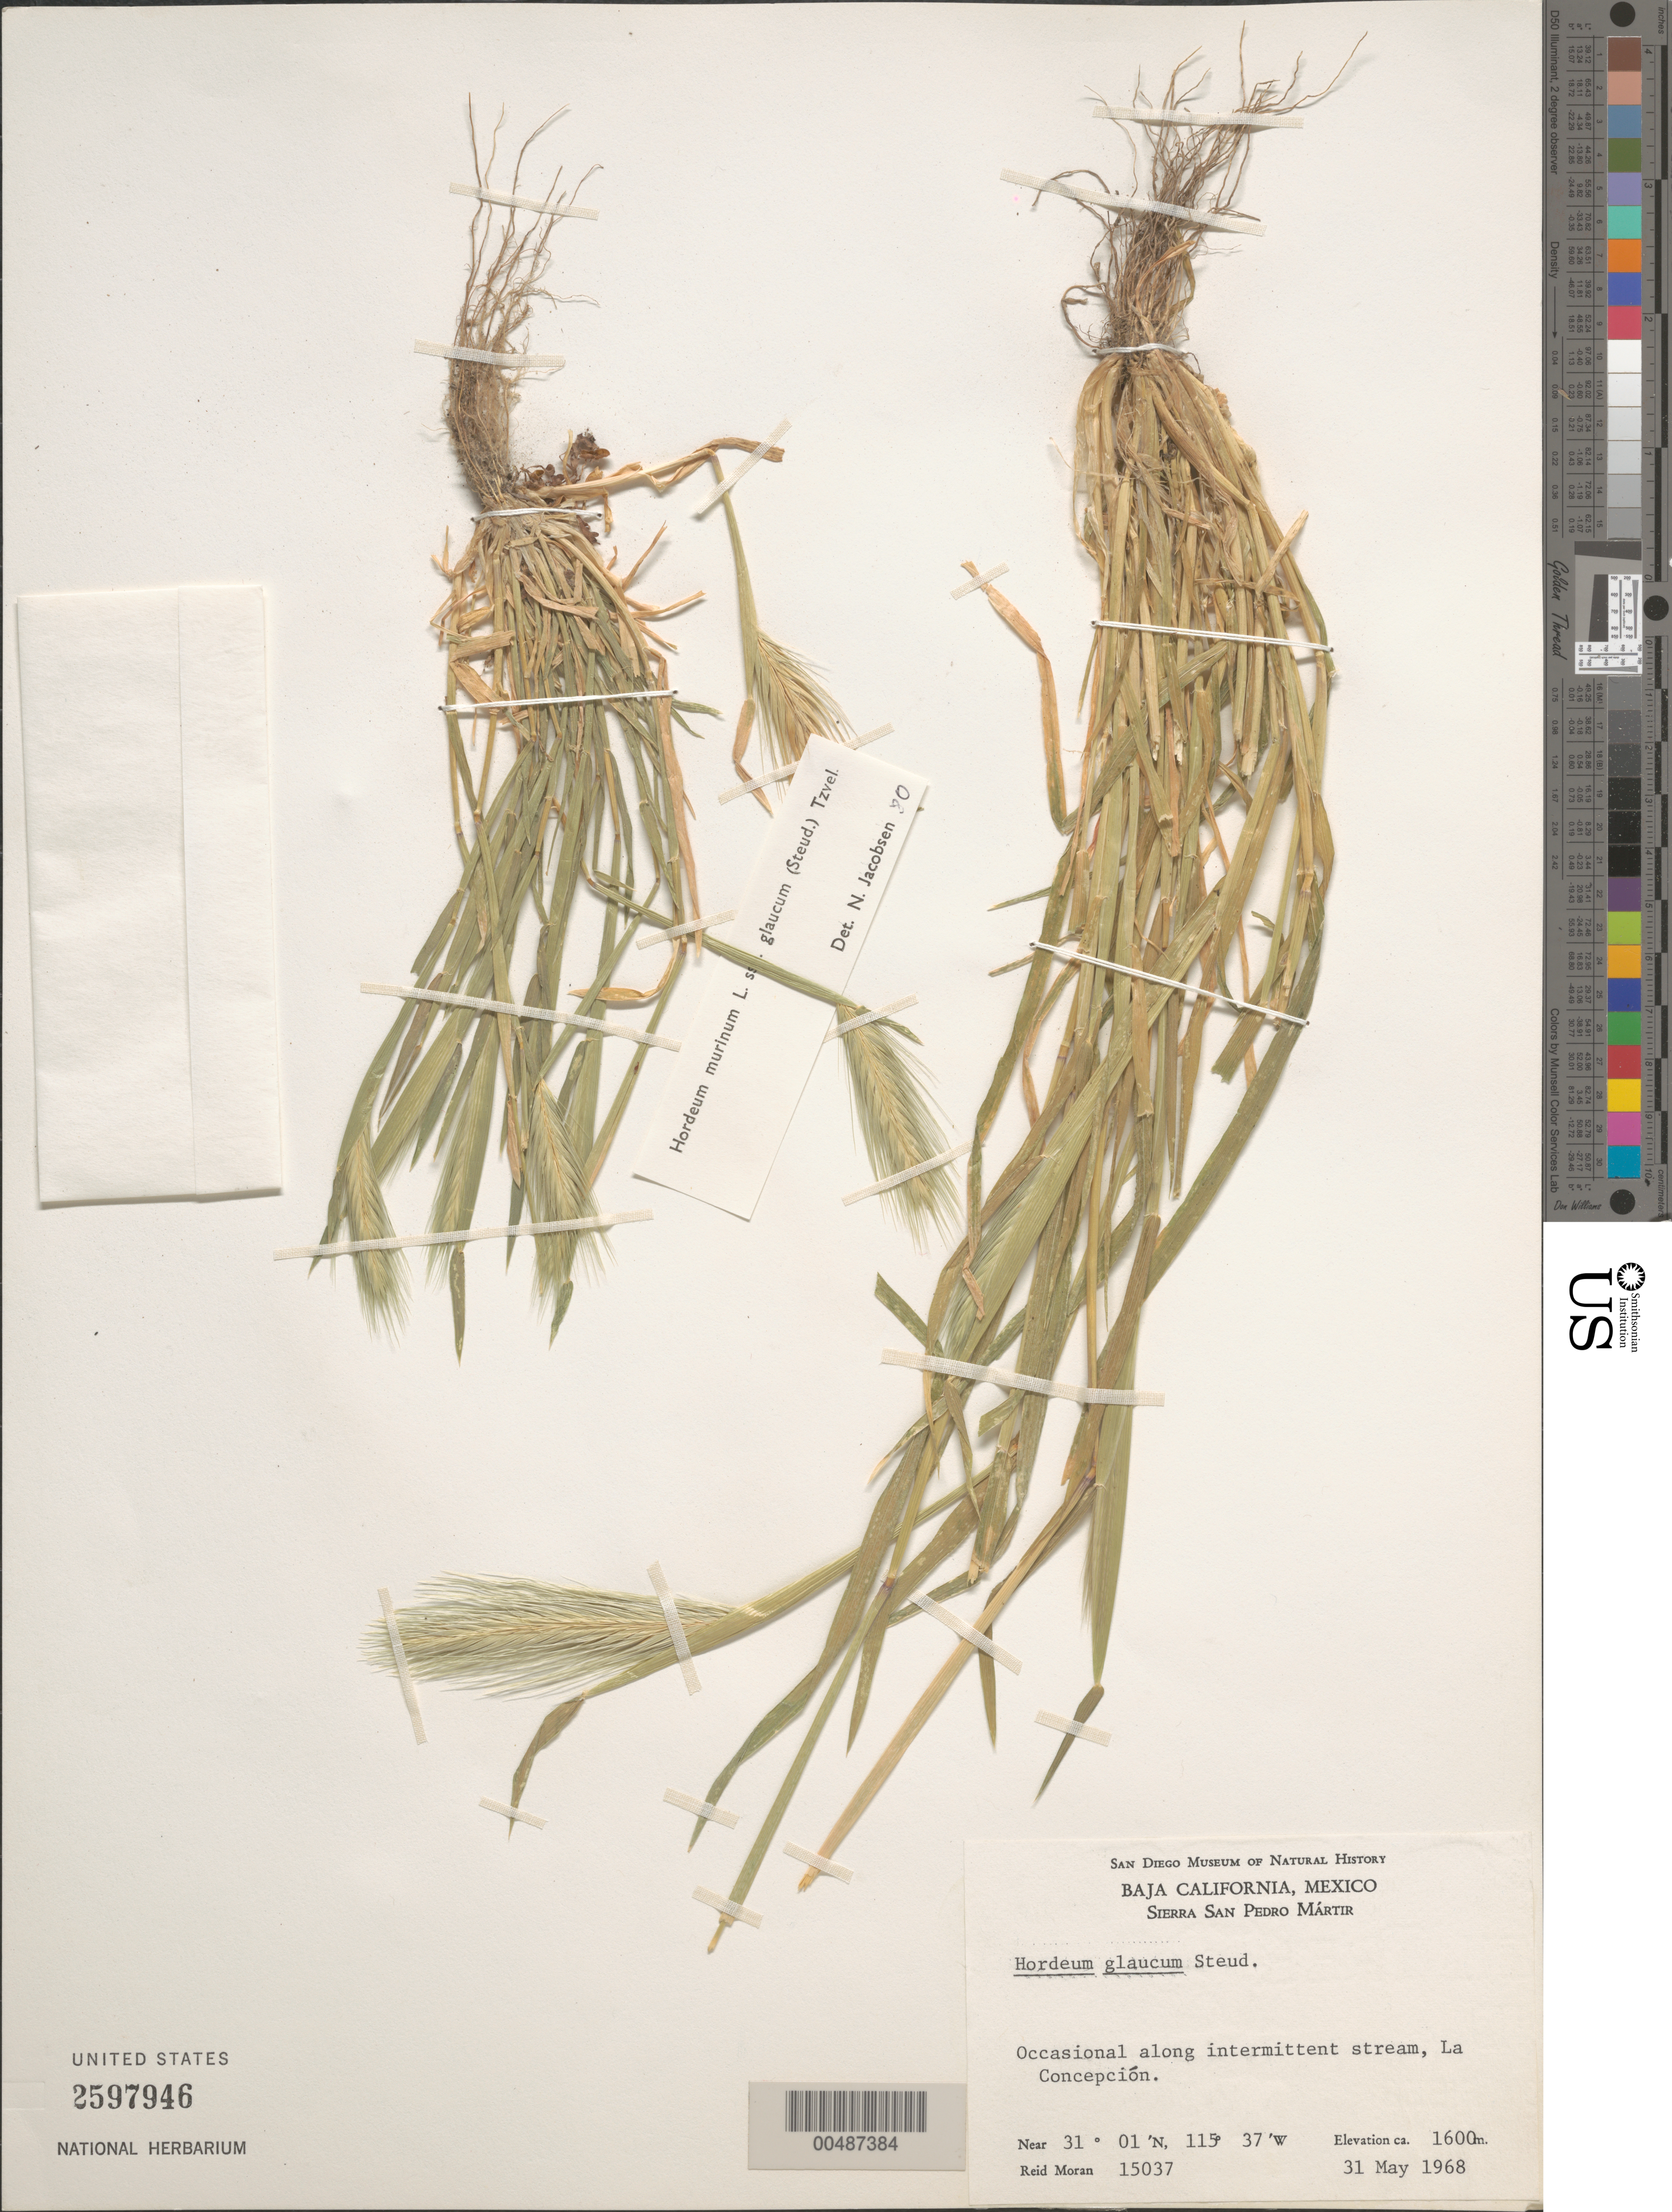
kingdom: Plantae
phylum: Tracheophyta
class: Liliopsida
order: Poales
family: Poaceae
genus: Hordeum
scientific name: Hordeum murinum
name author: L.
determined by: Jacobsen, N. H. G.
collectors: R. V. Moran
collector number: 15037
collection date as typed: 31 May 1968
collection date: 1968-05-31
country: Mexico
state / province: Baja California Norte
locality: Sierra San Pedro Martir, La Concepci¢n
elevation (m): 1600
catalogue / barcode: US 2597946